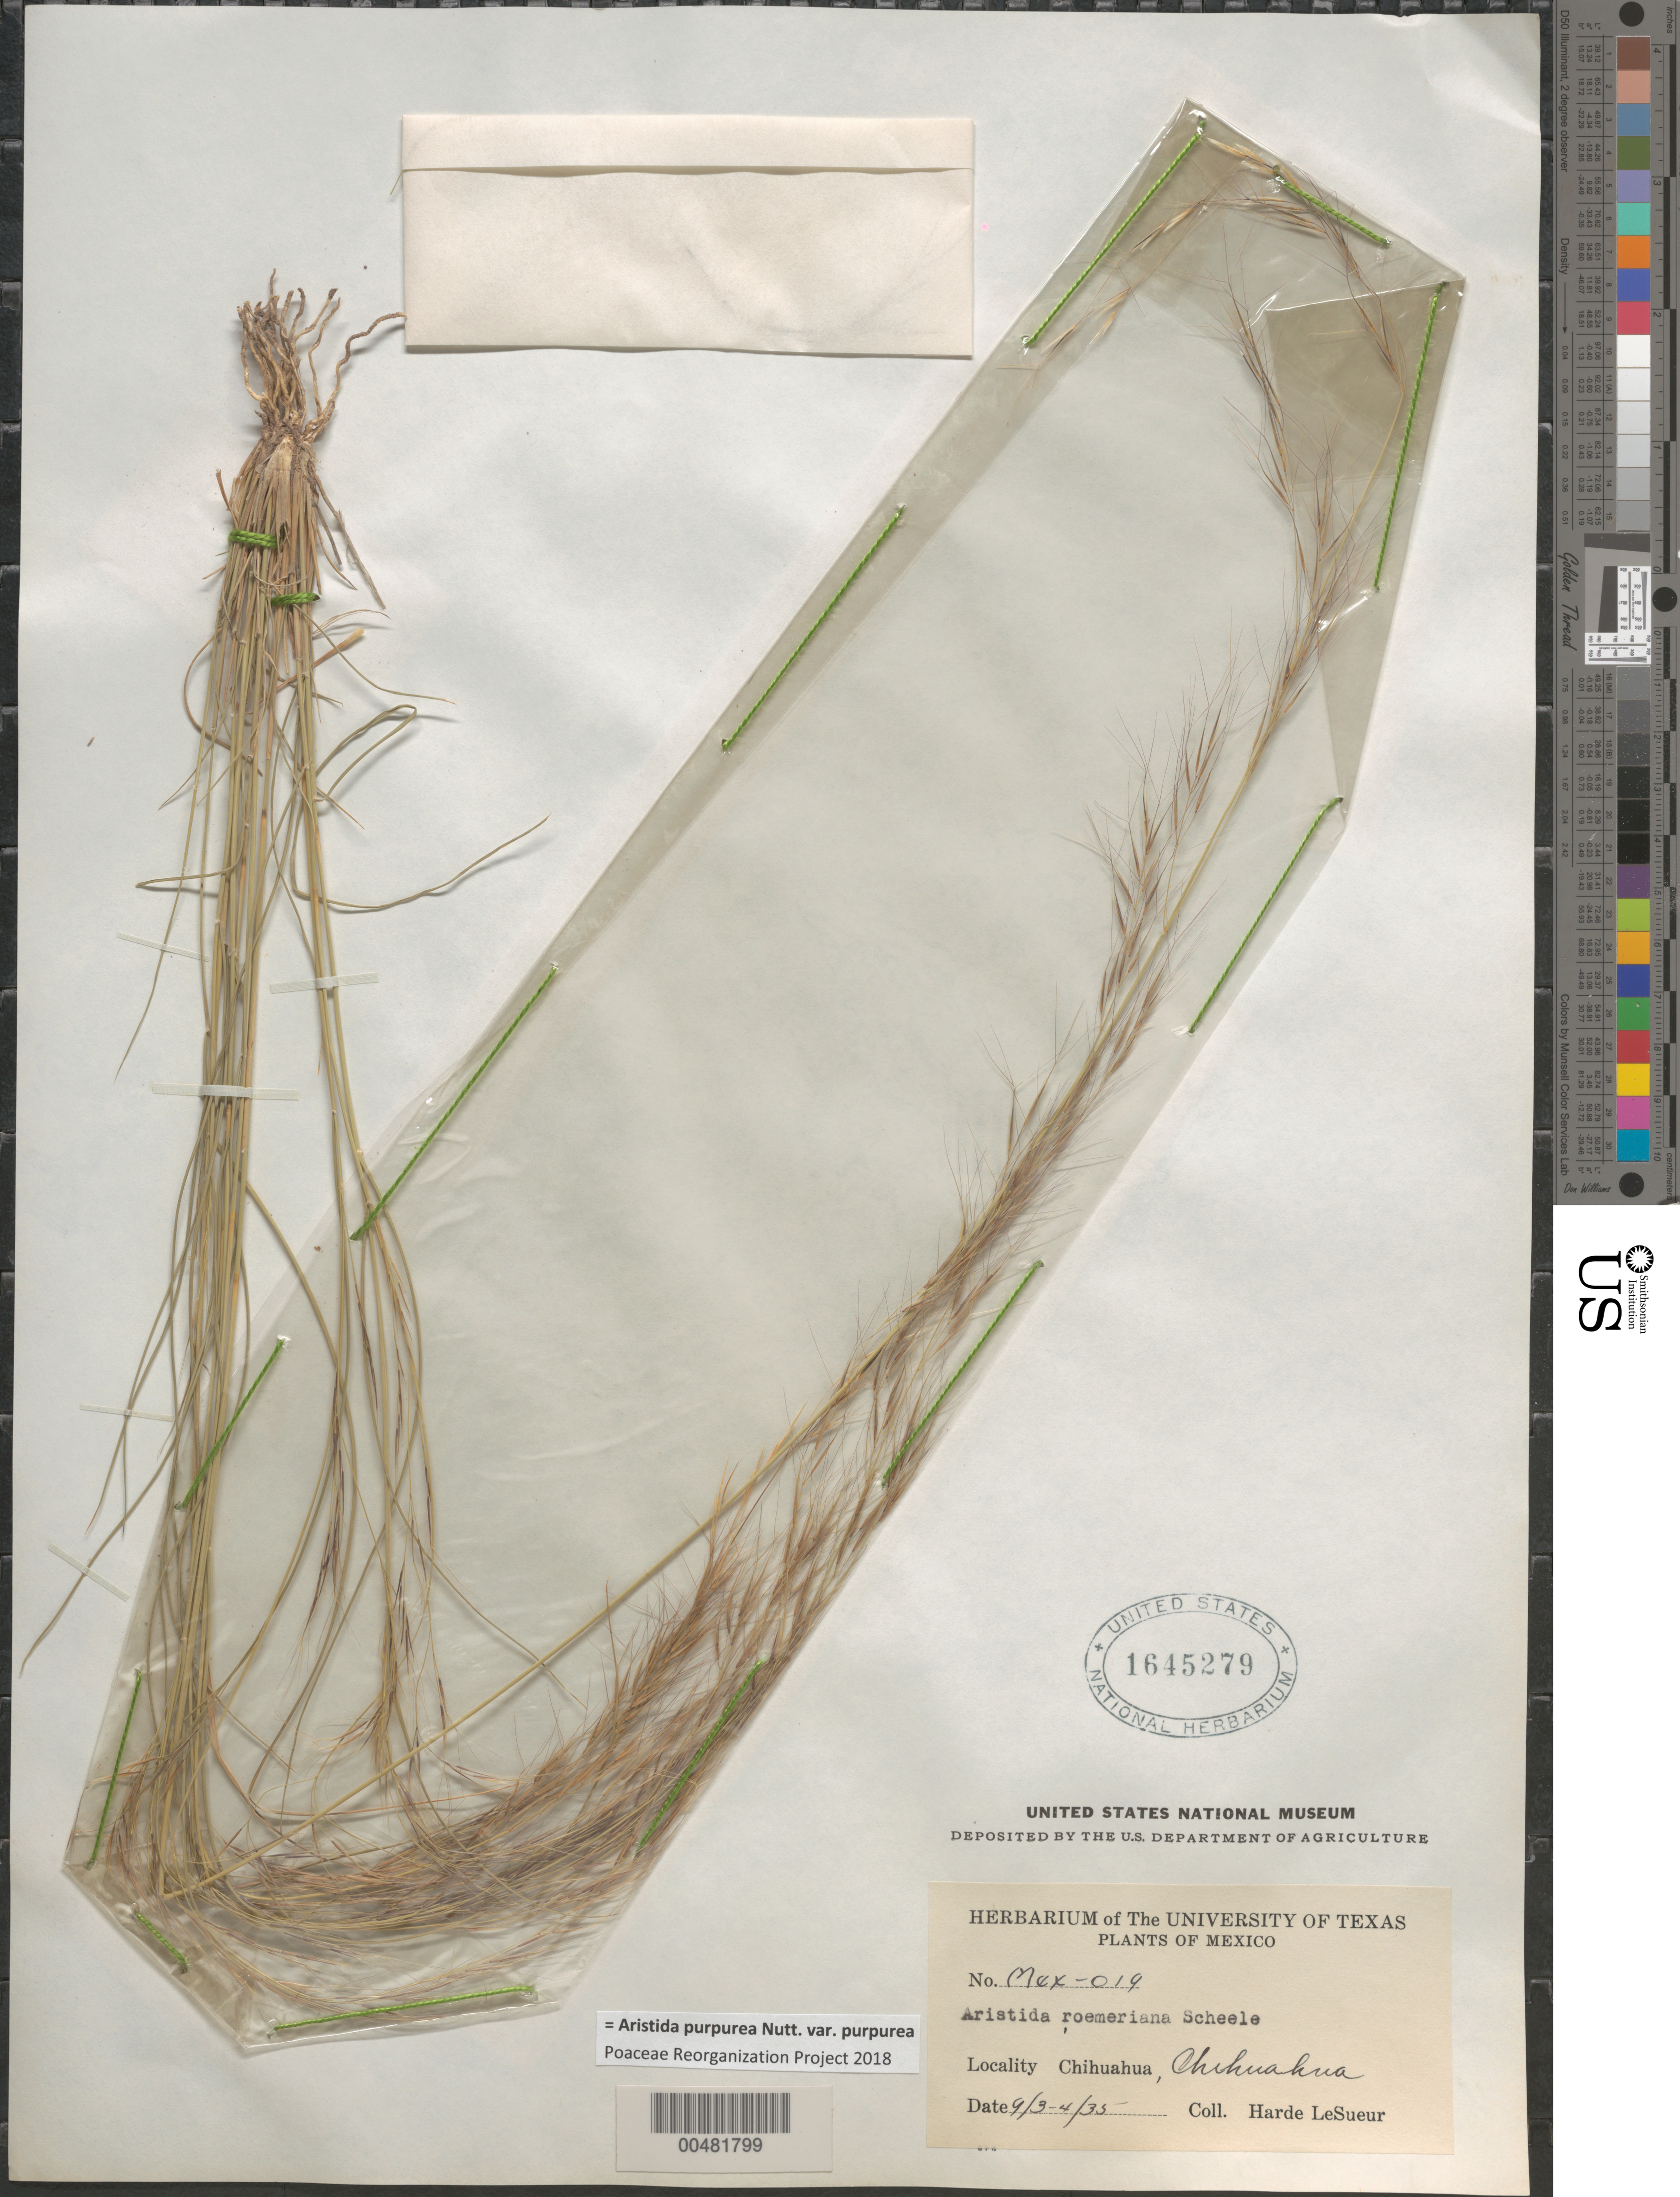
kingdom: Plantae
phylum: Tracheophyta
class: Liliopsida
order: Poales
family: Poaceae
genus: Aristida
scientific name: Aristida purpurea var. purpurea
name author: Nutt.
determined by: Poaceae Reorganization Project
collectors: D. H. LeSueur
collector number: Mex-019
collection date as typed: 3 Sep 1935 to 4 Sep 1935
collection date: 1935-09-03/1935-09-04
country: Mexico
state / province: Chihuahua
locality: Chihuahua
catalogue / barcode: US 1645279